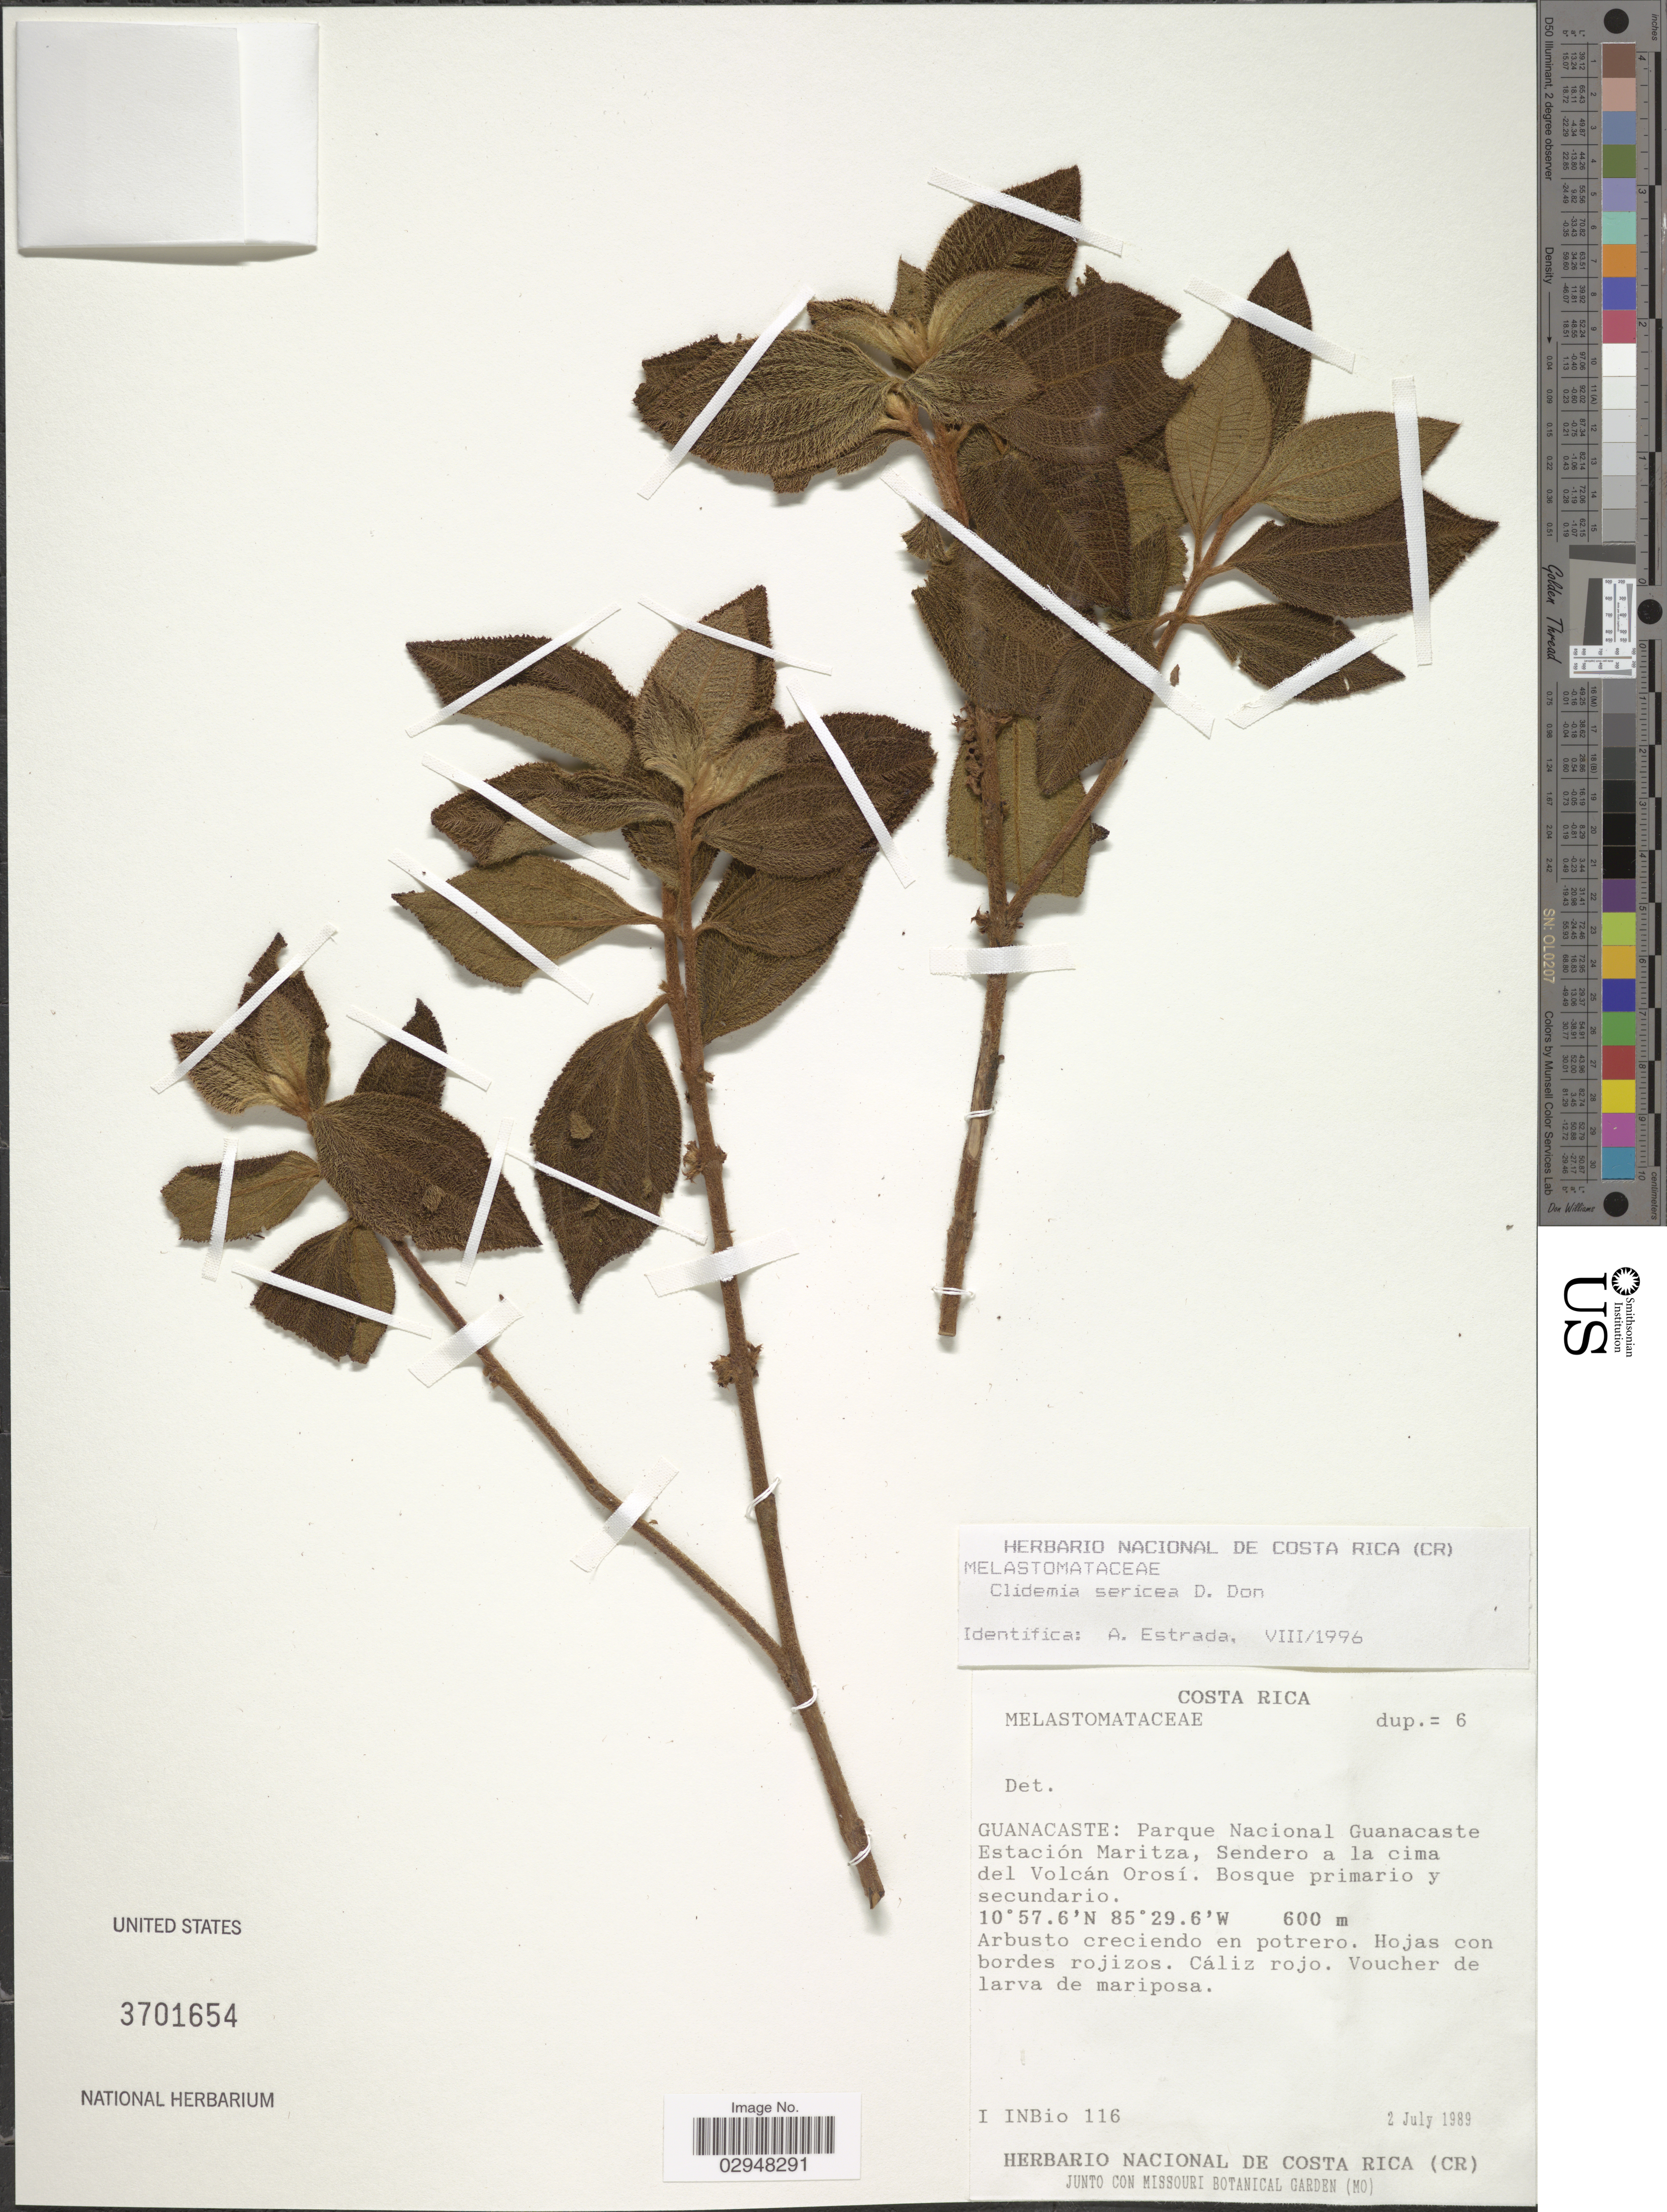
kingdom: Plantae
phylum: Tracheophyta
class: Magnoliopsida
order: Myrtales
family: Melastomataceae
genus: Clidemia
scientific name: Clidemia sericea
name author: D. Don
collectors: I. INBio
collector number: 116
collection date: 1989-07-02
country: Costa Rica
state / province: Guanacaste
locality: Parque Nacional Guanacaste, Estación Maritza, Sendero a la cima del Volcán Orosí.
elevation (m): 600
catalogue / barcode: US 3701654